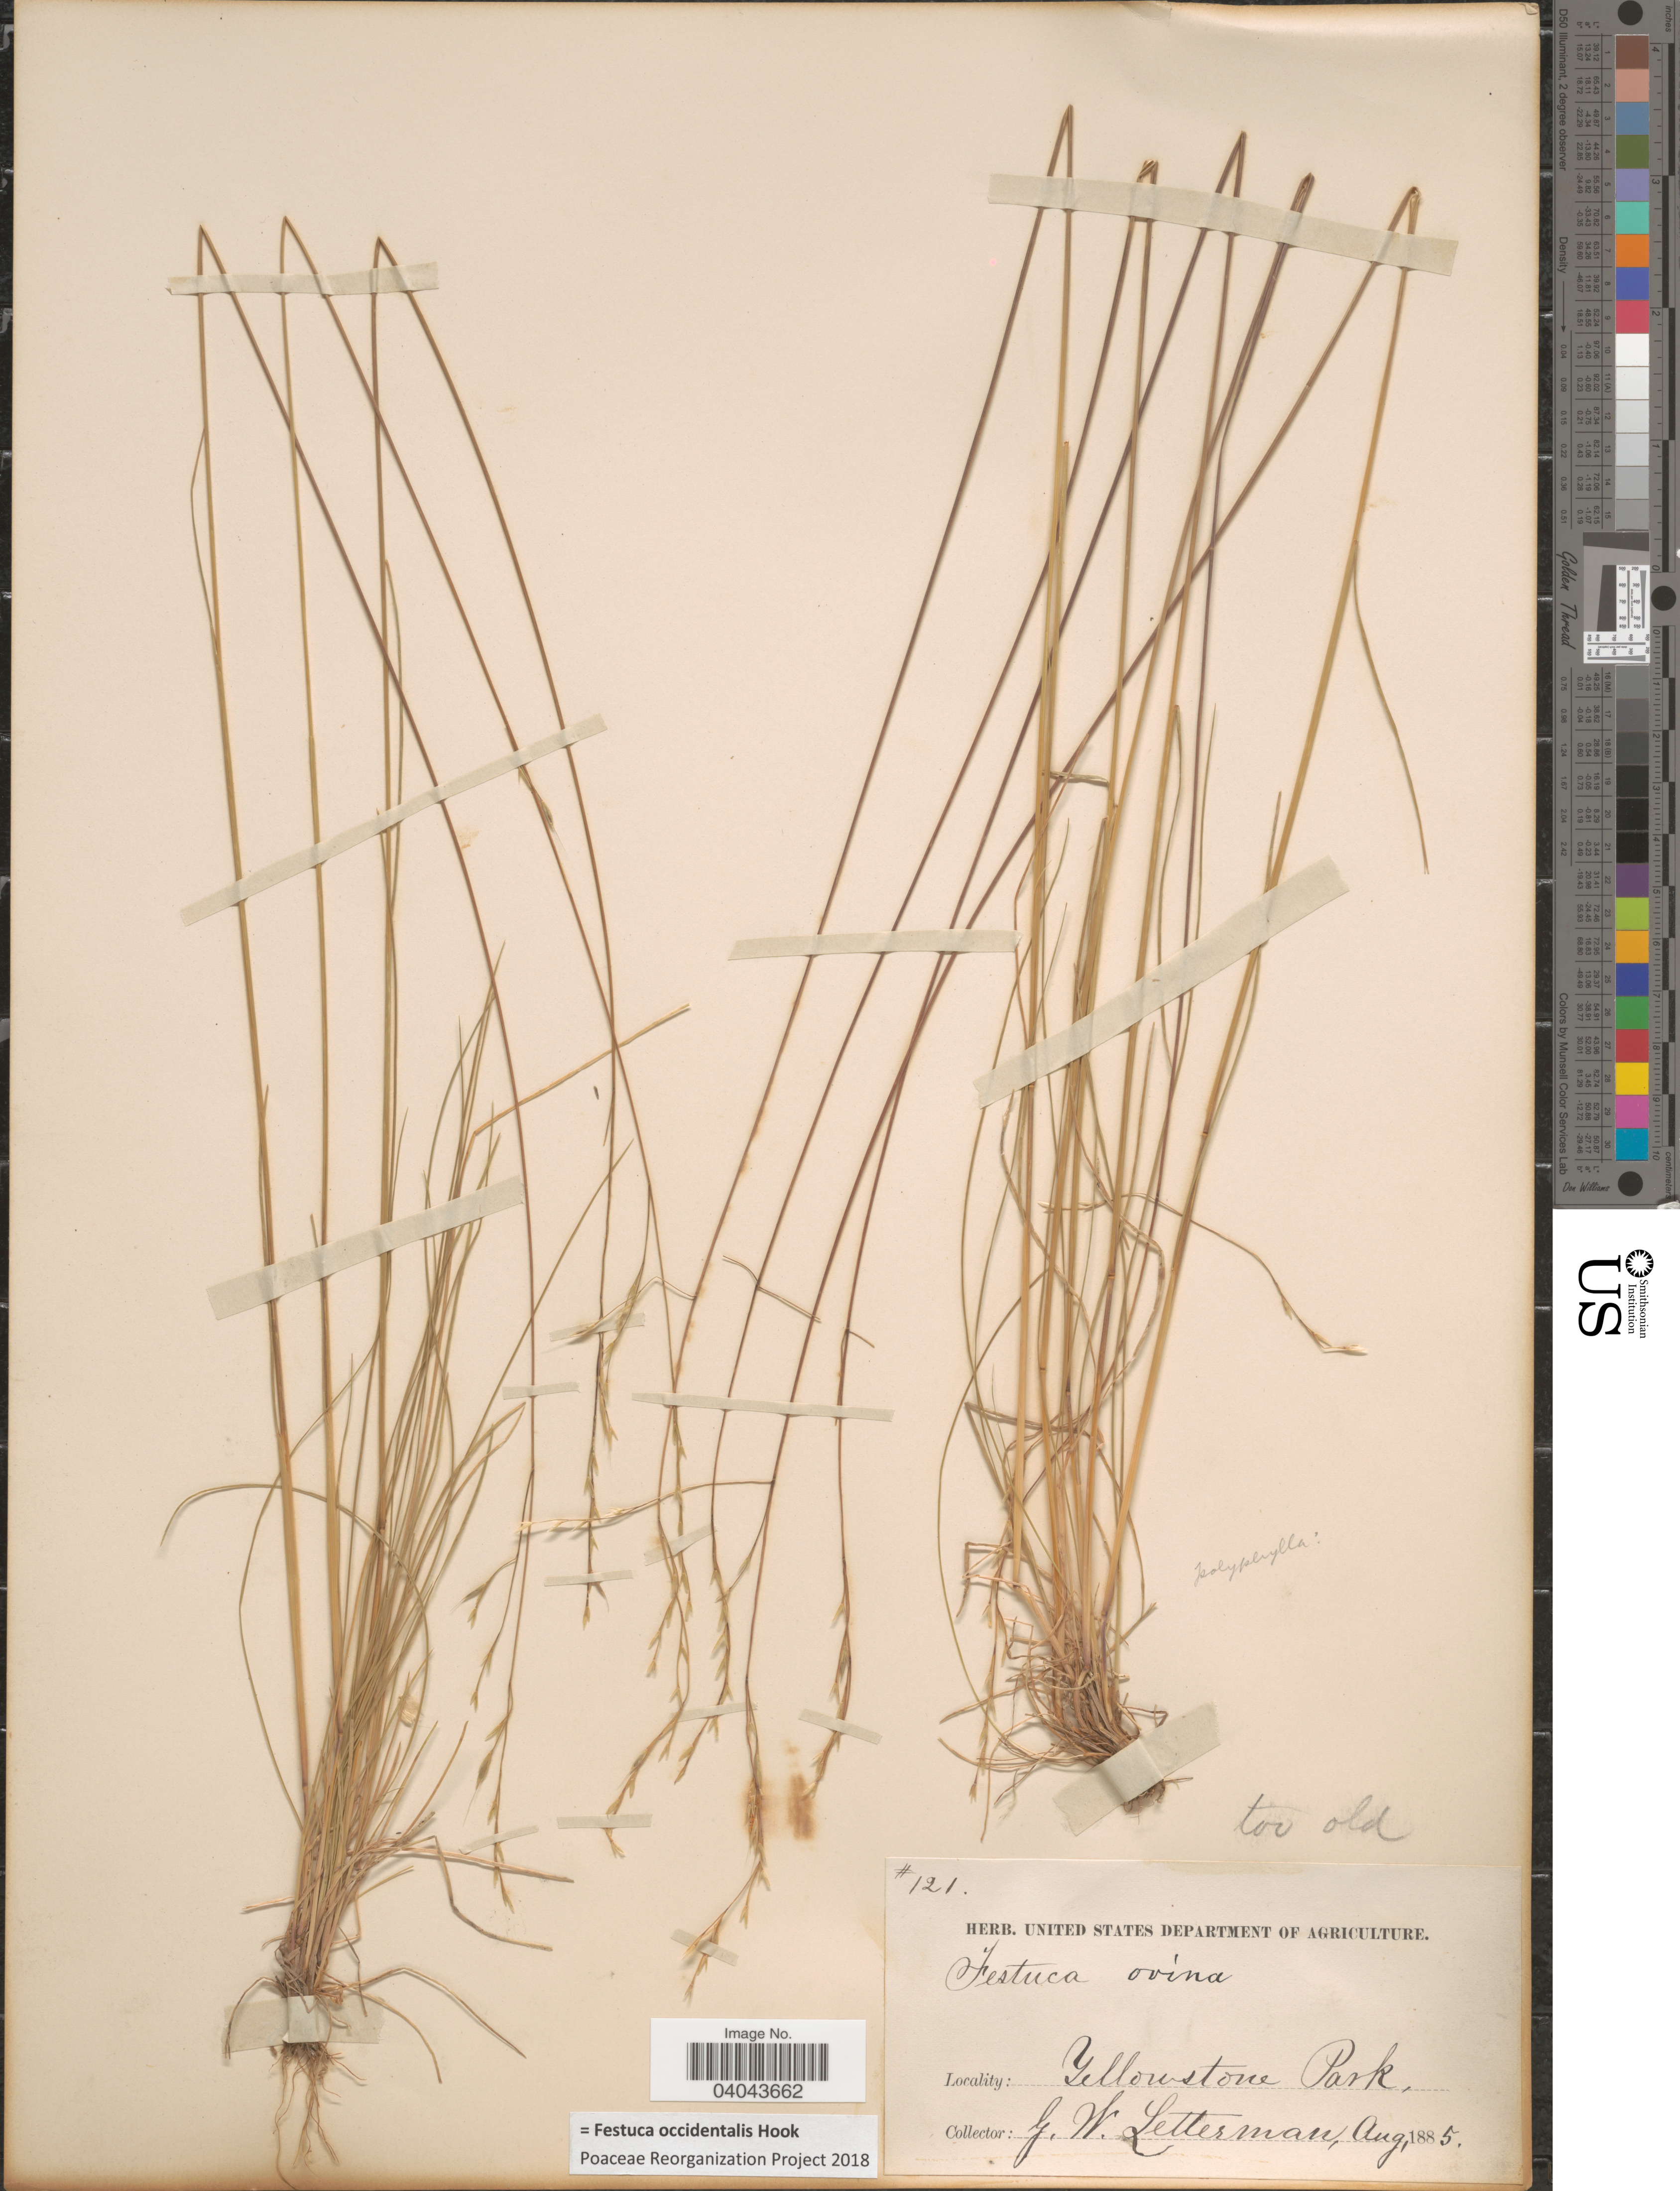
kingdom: Plantae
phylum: Tracheophyta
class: Liliopsida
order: Poales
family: Poaceae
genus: Festuca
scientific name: Festuca occidentalis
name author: Hook.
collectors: G. W. Letterman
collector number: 121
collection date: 1885-08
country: United States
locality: Yellowstone Park.